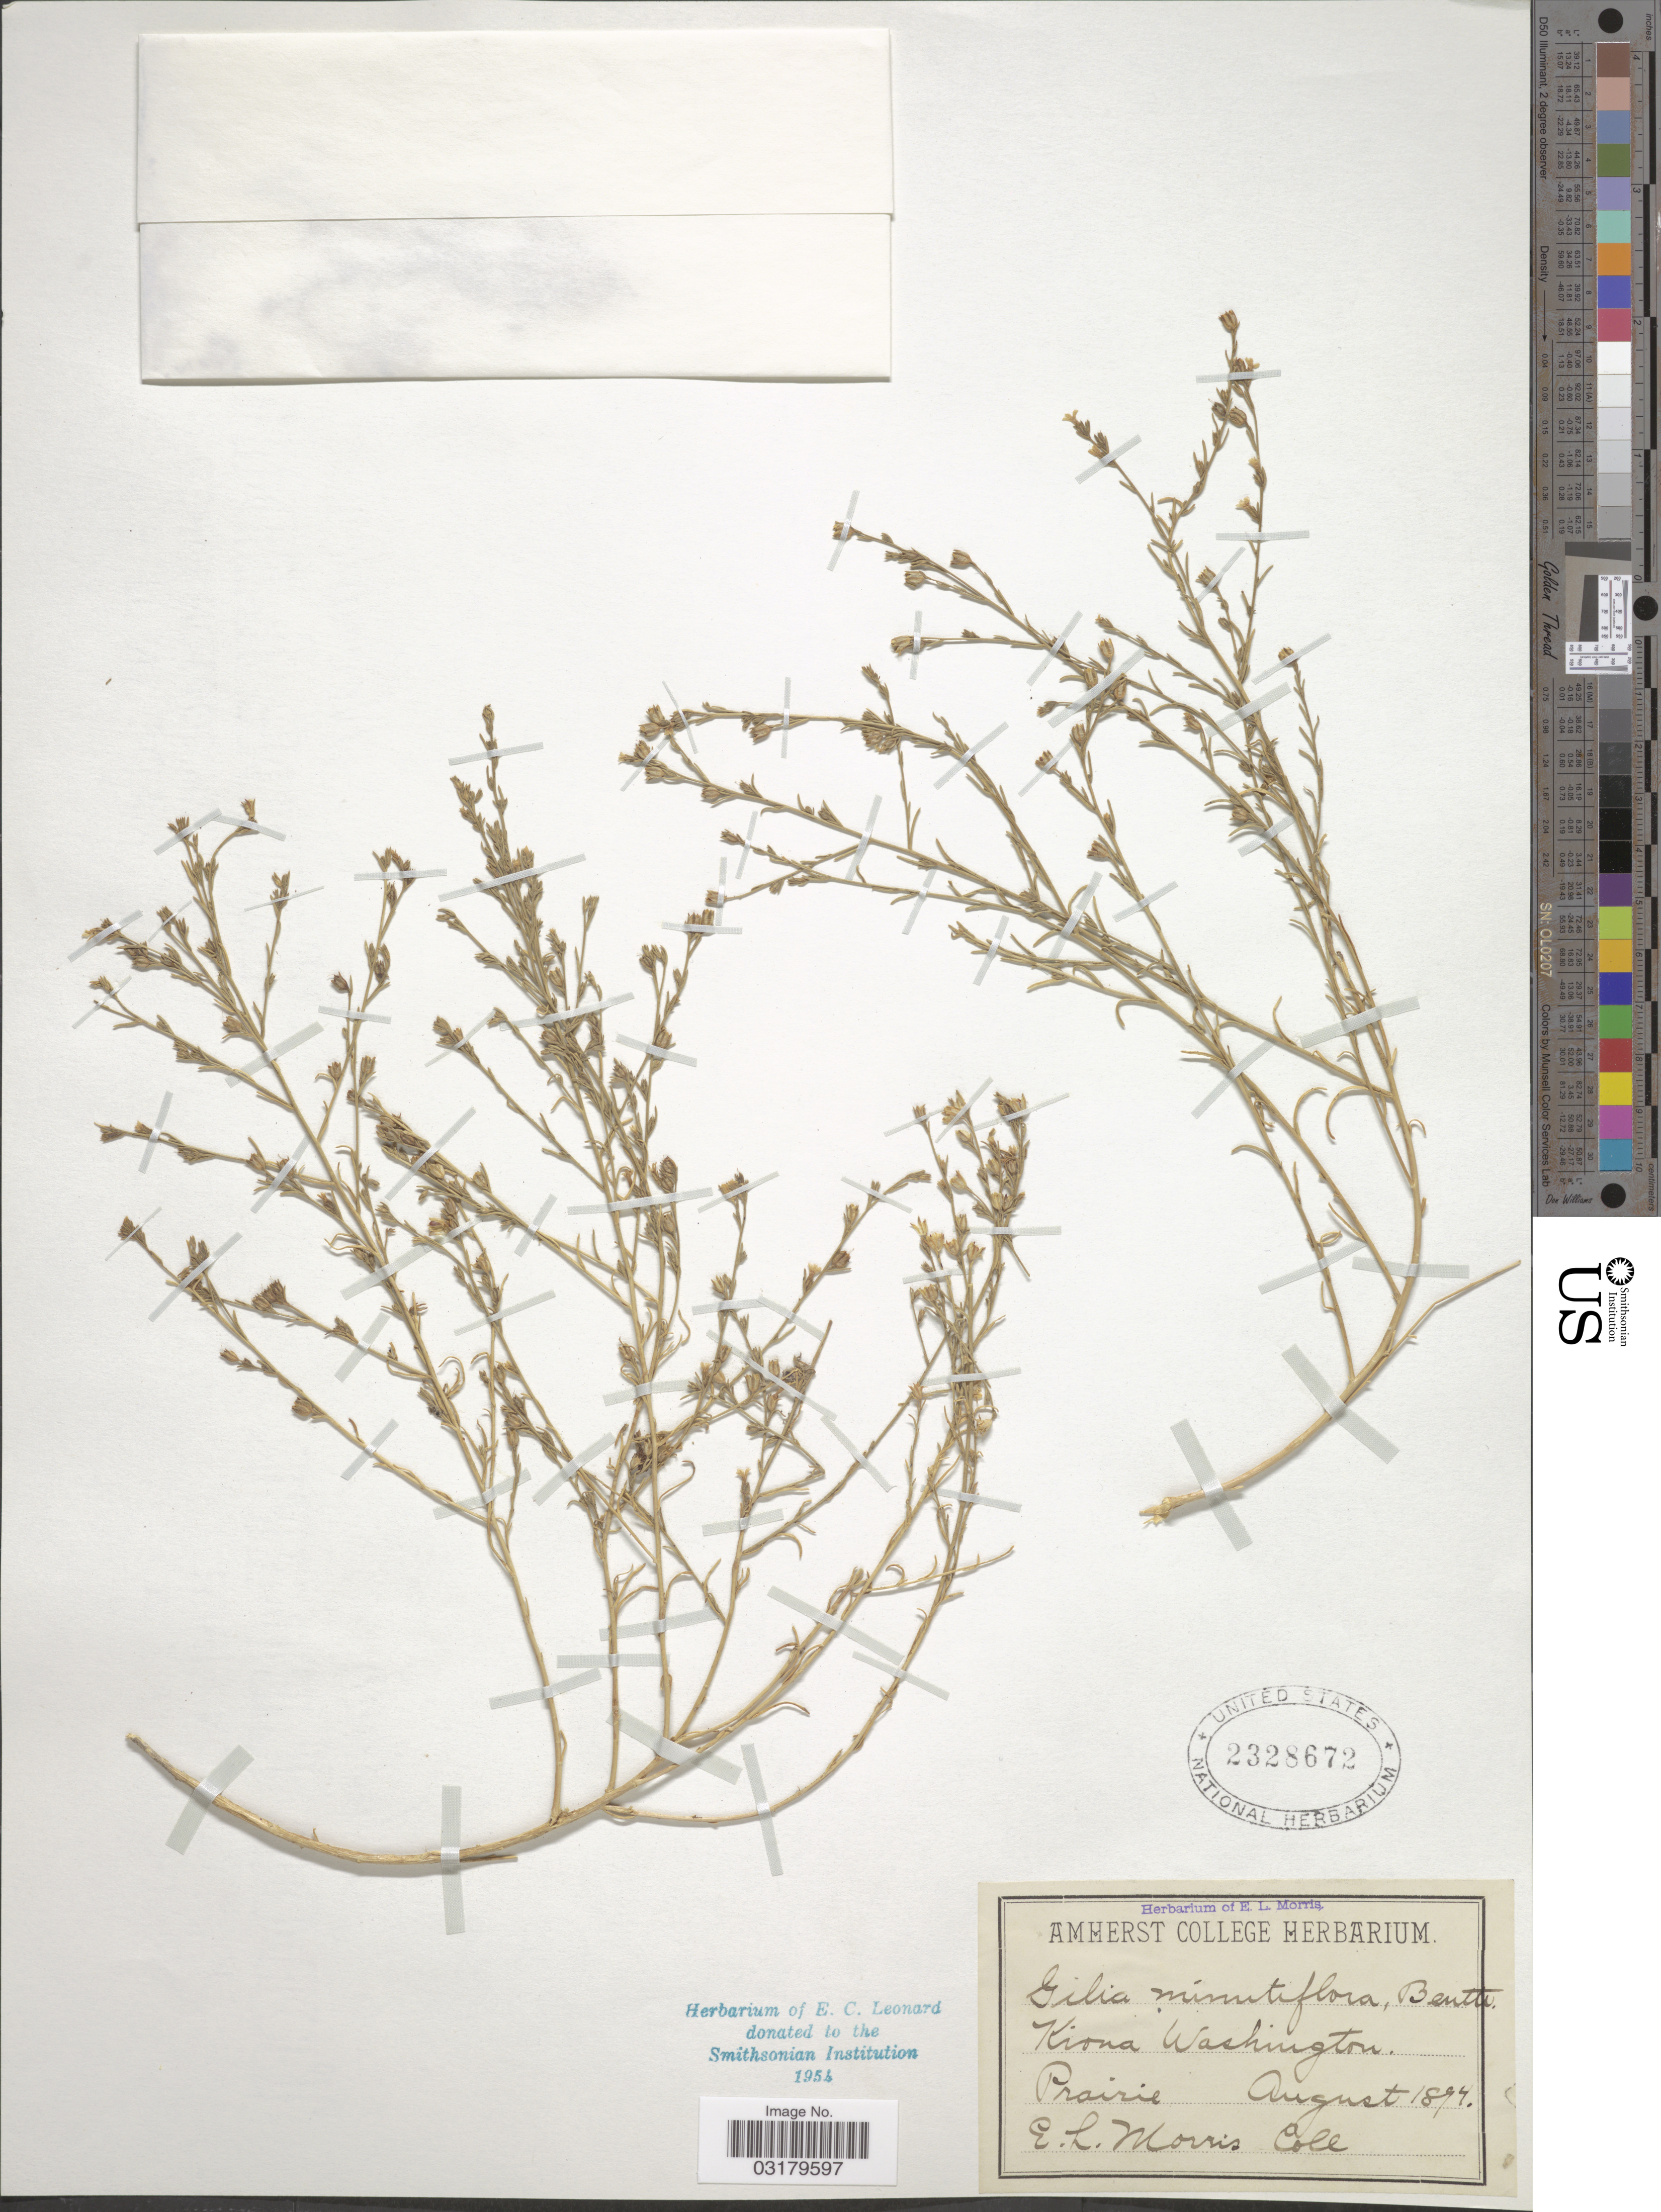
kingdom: Plantae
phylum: Tracheophyta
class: Magnoliopsida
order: Ericales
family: Polemoniaceae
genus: Microgilia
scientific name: Microgilia minutiflora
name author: (J.M. Porter & L.A. Johnson) Benth.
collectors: E. Morris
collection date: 1894-08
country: United States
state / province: Washington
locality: Kiona Washington.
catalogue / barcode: US 2328672